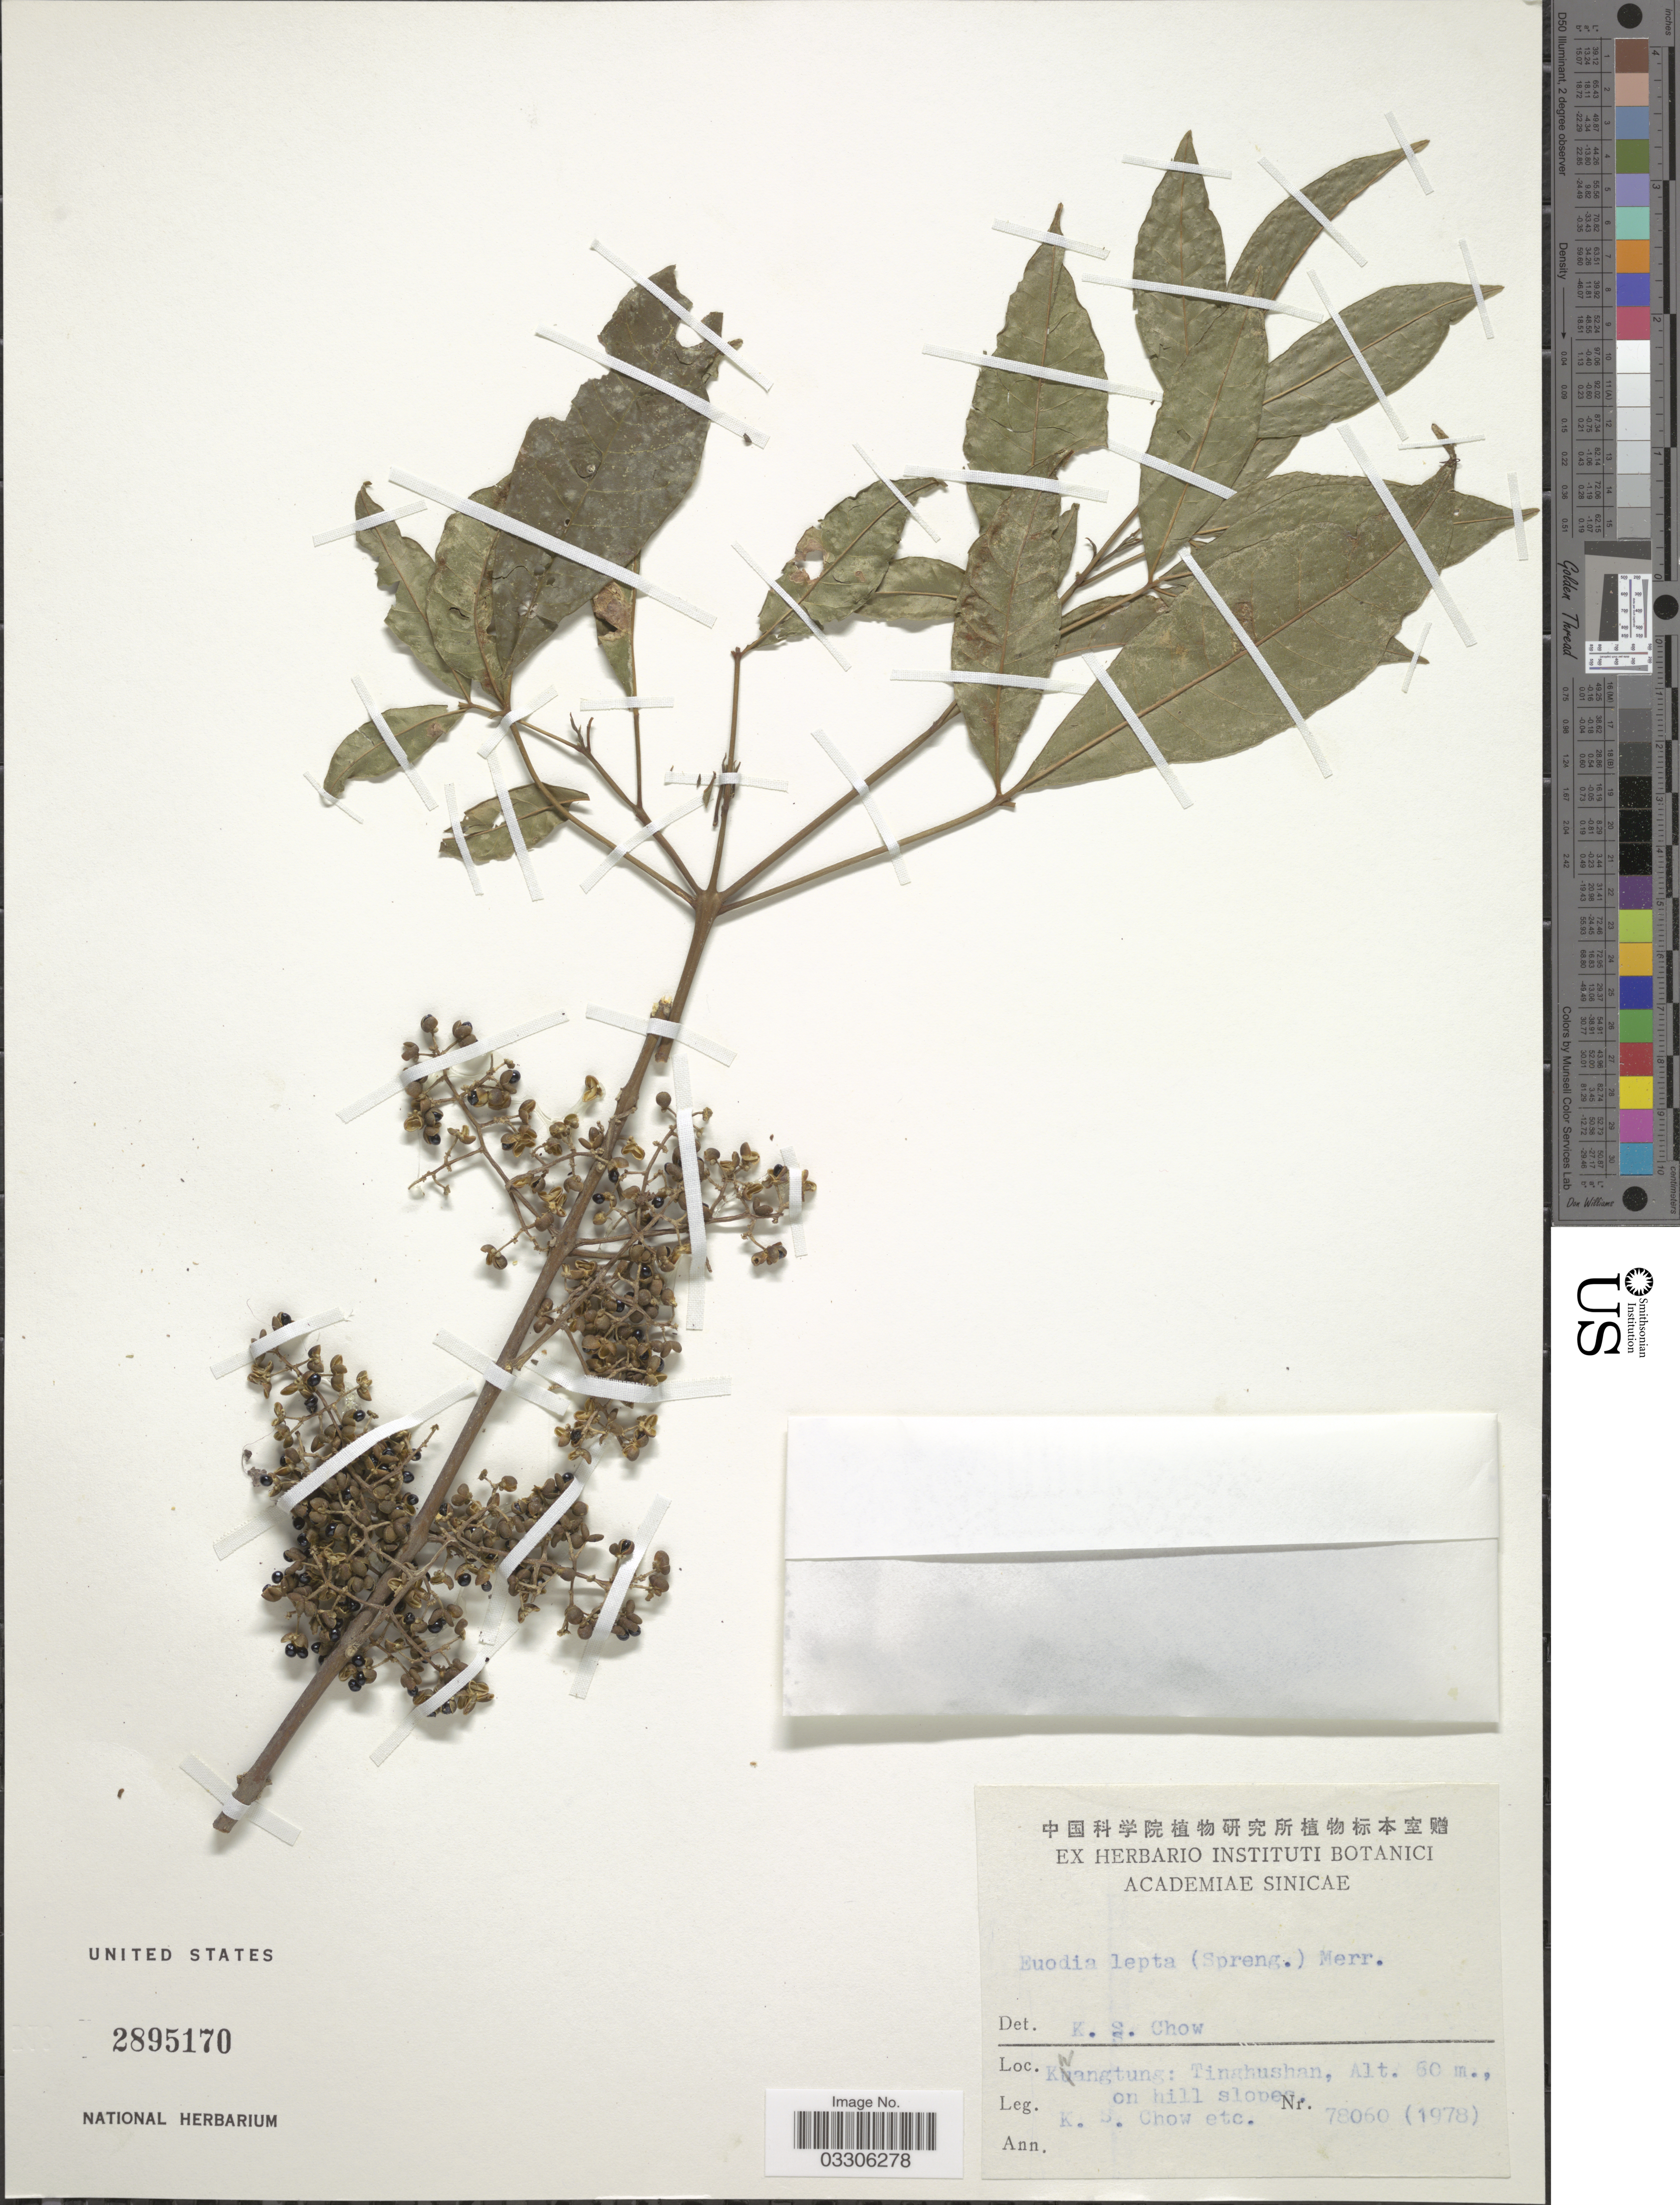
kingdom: Plantae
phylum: Tracheophyta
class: Magnoliopsida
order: Sapindales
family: Rutaceae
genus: Melicope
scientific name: Melicope pteleifolia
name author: (Champ. ex Benth.) T.G. Hartley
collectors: K. S. Chow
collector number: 78060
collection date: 1978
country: China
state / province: Guangdong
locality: Kwangtung: Tinghushan, on hill slopes.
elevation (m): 60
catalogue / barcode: US 2895170